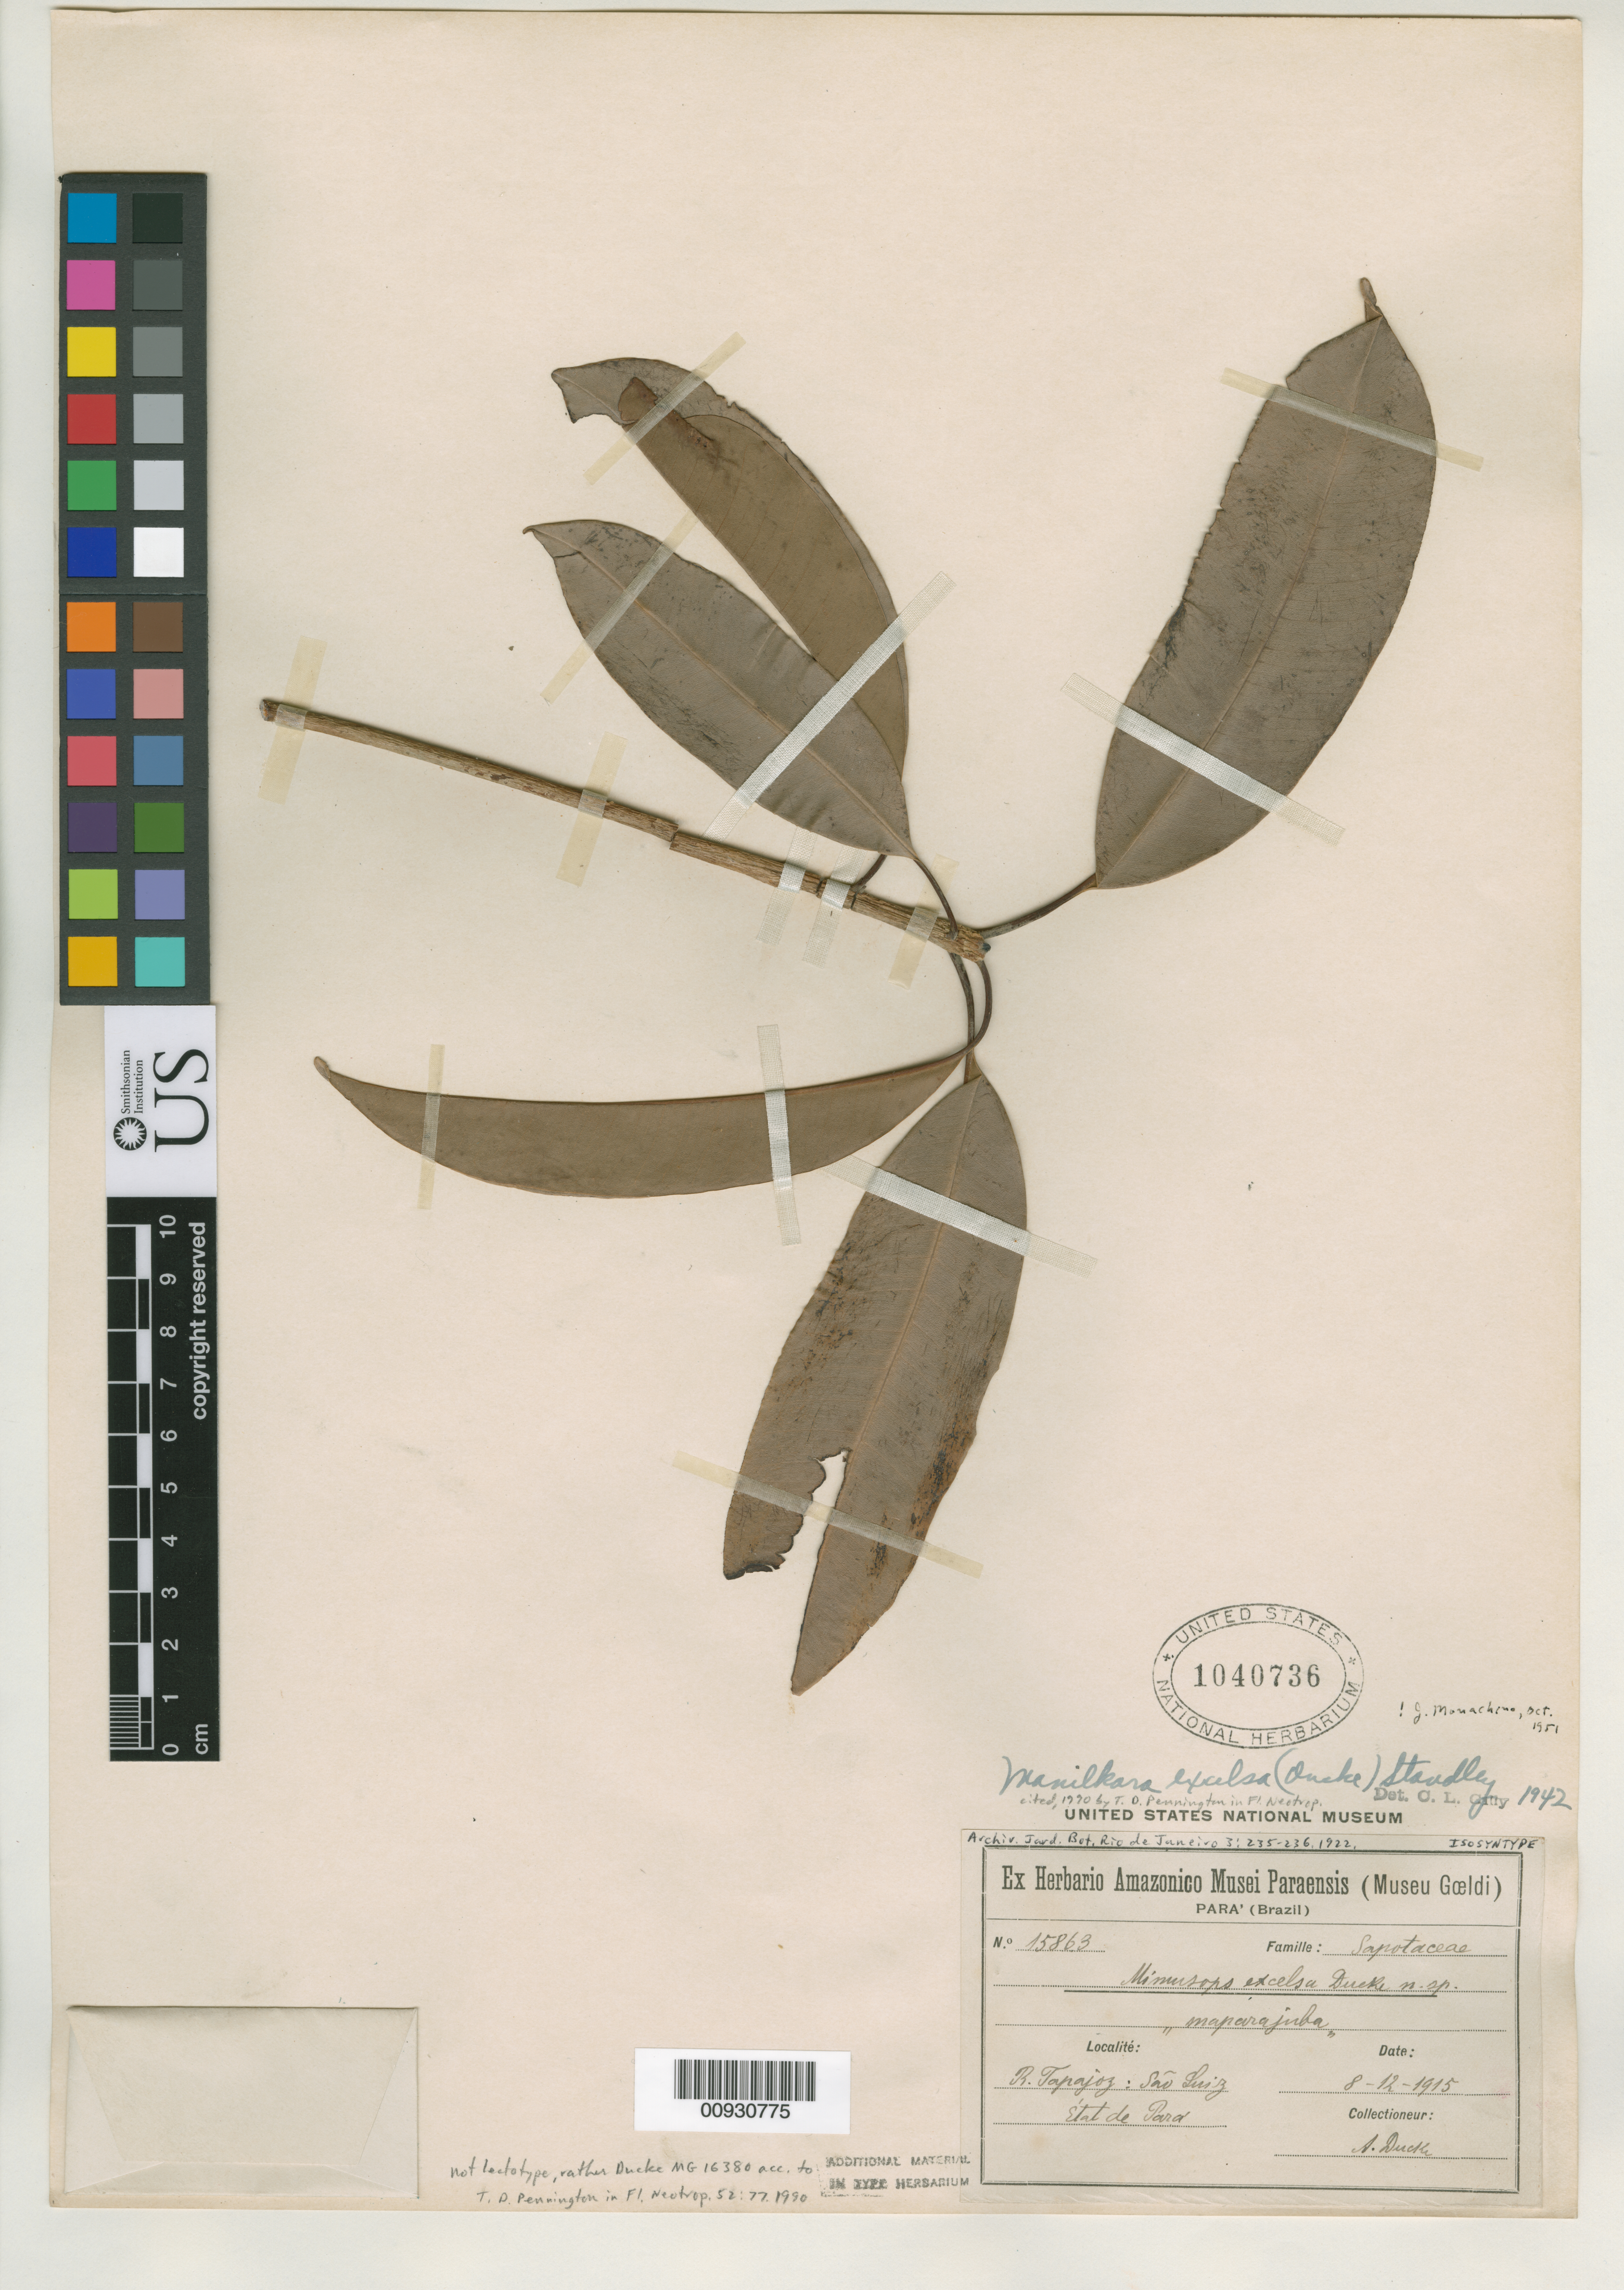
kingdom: Plantae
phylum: Tracheophyta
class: Magnoliopsida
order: Ericales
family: Sapotaceae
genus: Mimusops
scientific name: Mimusops excelsa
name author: Ducke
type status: Isosyntype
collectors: A. Ducke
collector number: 15863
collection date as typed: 08 Dec 1915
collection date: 1915-12-08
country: Brazil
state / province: Pará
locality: R. Tapajoz: São Luiz.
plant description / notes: Lectotype is Ducke 16380 as designated by T.D. Pennington, Fl. Neotrop. 52: 77 (1990).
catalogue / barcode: US 1040736